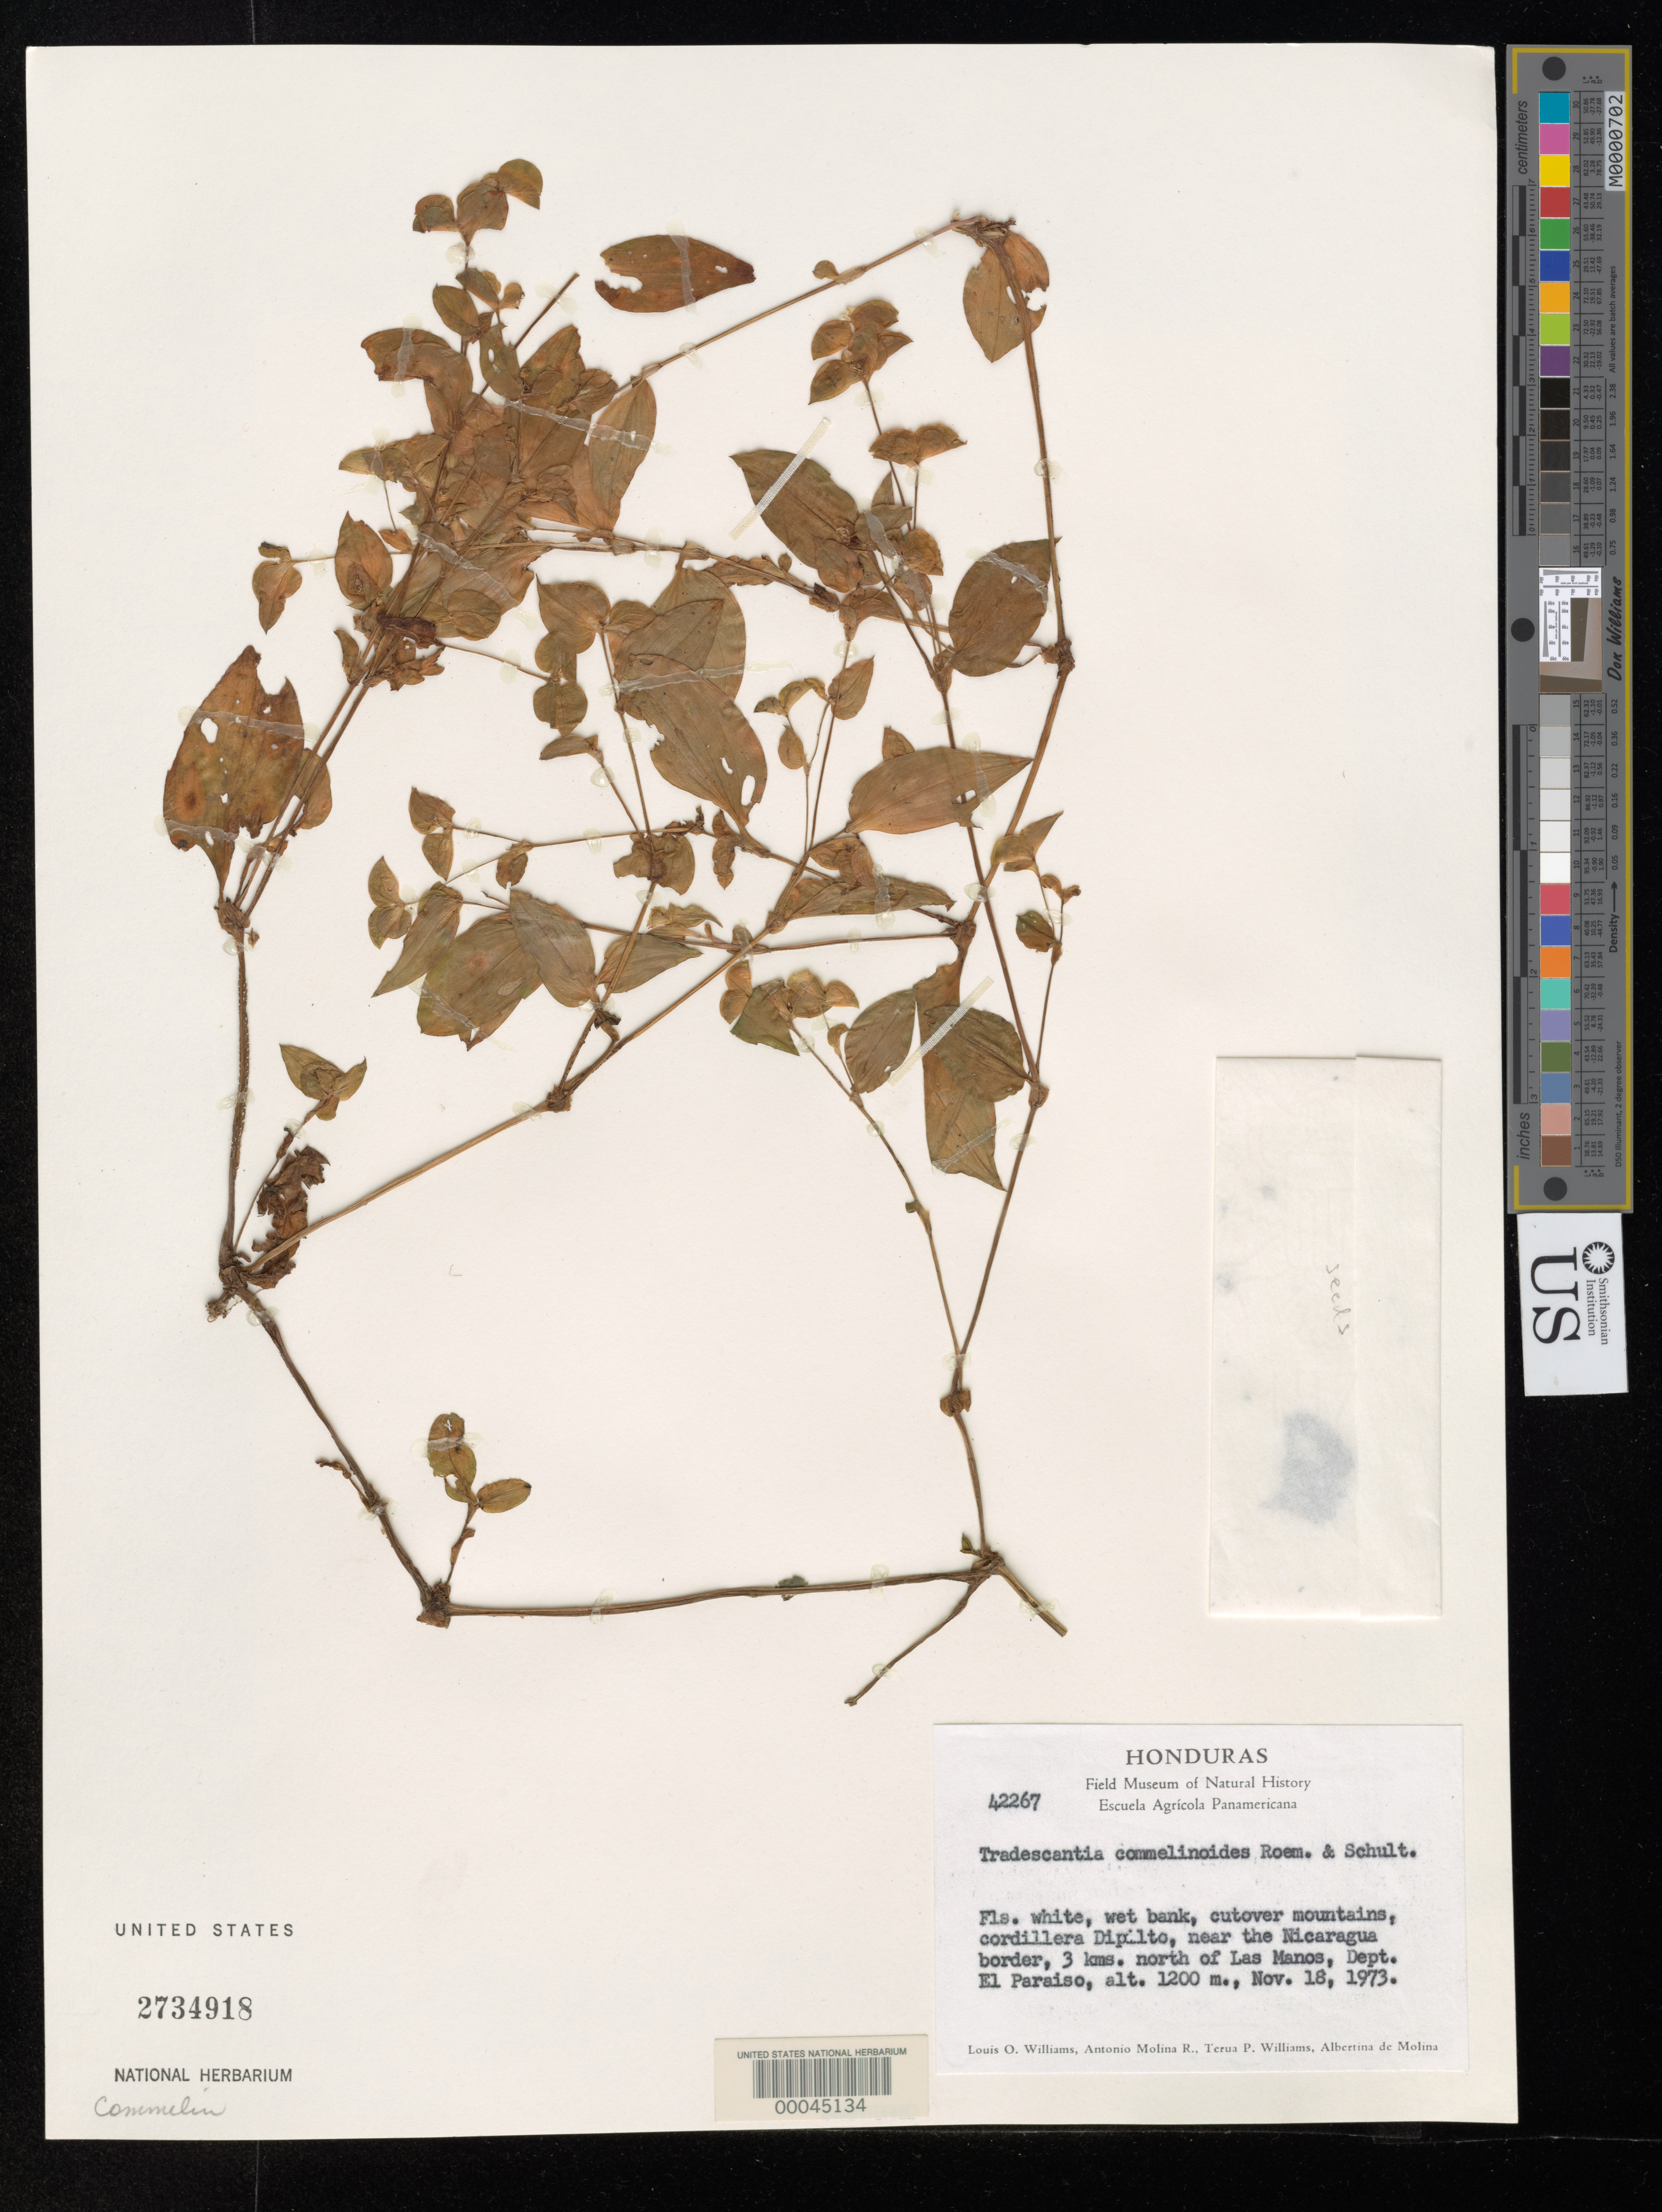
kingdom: Plantae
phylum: Tracheophyta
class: Liliopsida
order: Commelinales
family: Commelinaceae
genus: Tradescantia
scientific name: Tradescantia gracillima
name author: Standl.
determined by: Strong, Mark T., (BOT), Smithsonian Institution - National Museum of Natural History (UNITED STATES)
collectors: L. O. Williams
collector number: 42267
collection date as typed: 18 Nov 1973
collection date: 1973-11-18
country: Honduras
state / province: El Paraíso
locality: N of Las Manos, Cordillera Dipilto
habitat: Wet bank, cutover mountains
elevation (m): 1200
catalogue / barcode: US 2734918